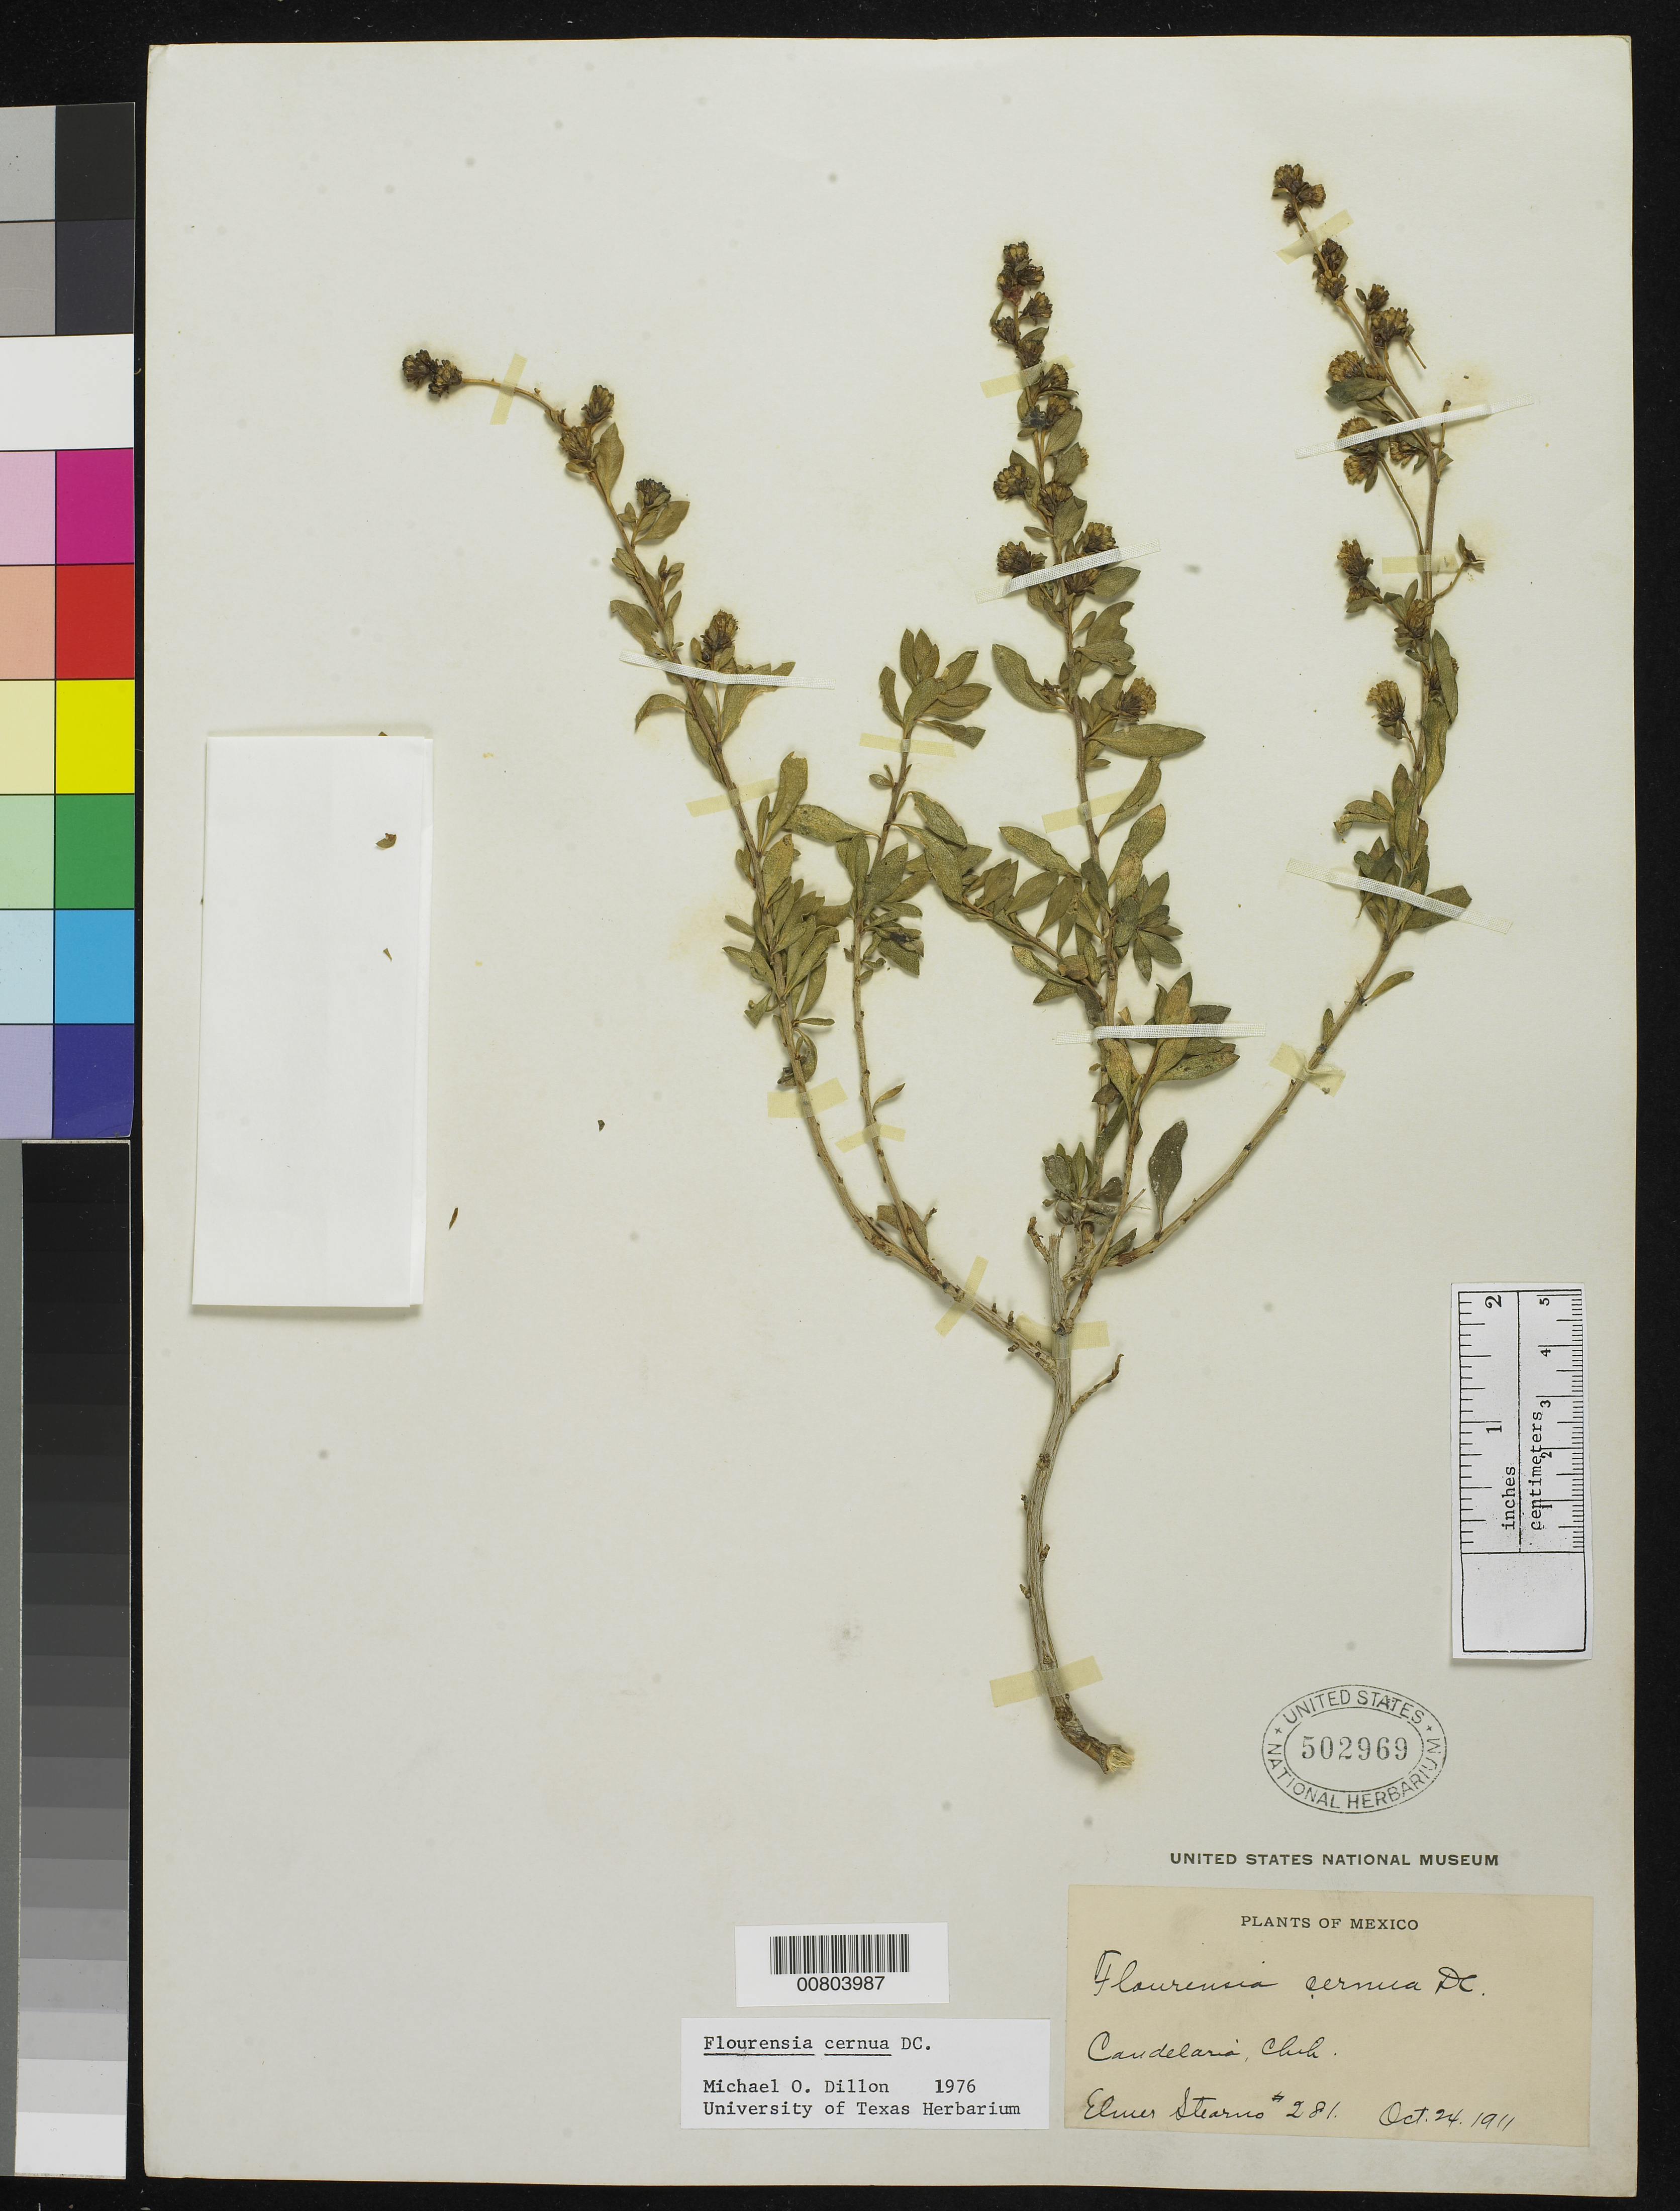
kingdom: Plantae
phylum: Tracheophyta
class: Magnoliopsida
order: Asterales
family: Asteraceae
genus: Flourensia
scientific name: Flourensia cernua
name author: DC.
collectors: E. Stearns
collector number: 281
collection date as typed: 24 Oct 1911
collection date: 1911-10-24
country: Mexico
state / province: Chihuahua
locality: Candelaria, Chihuahua.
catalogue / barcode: US 502969